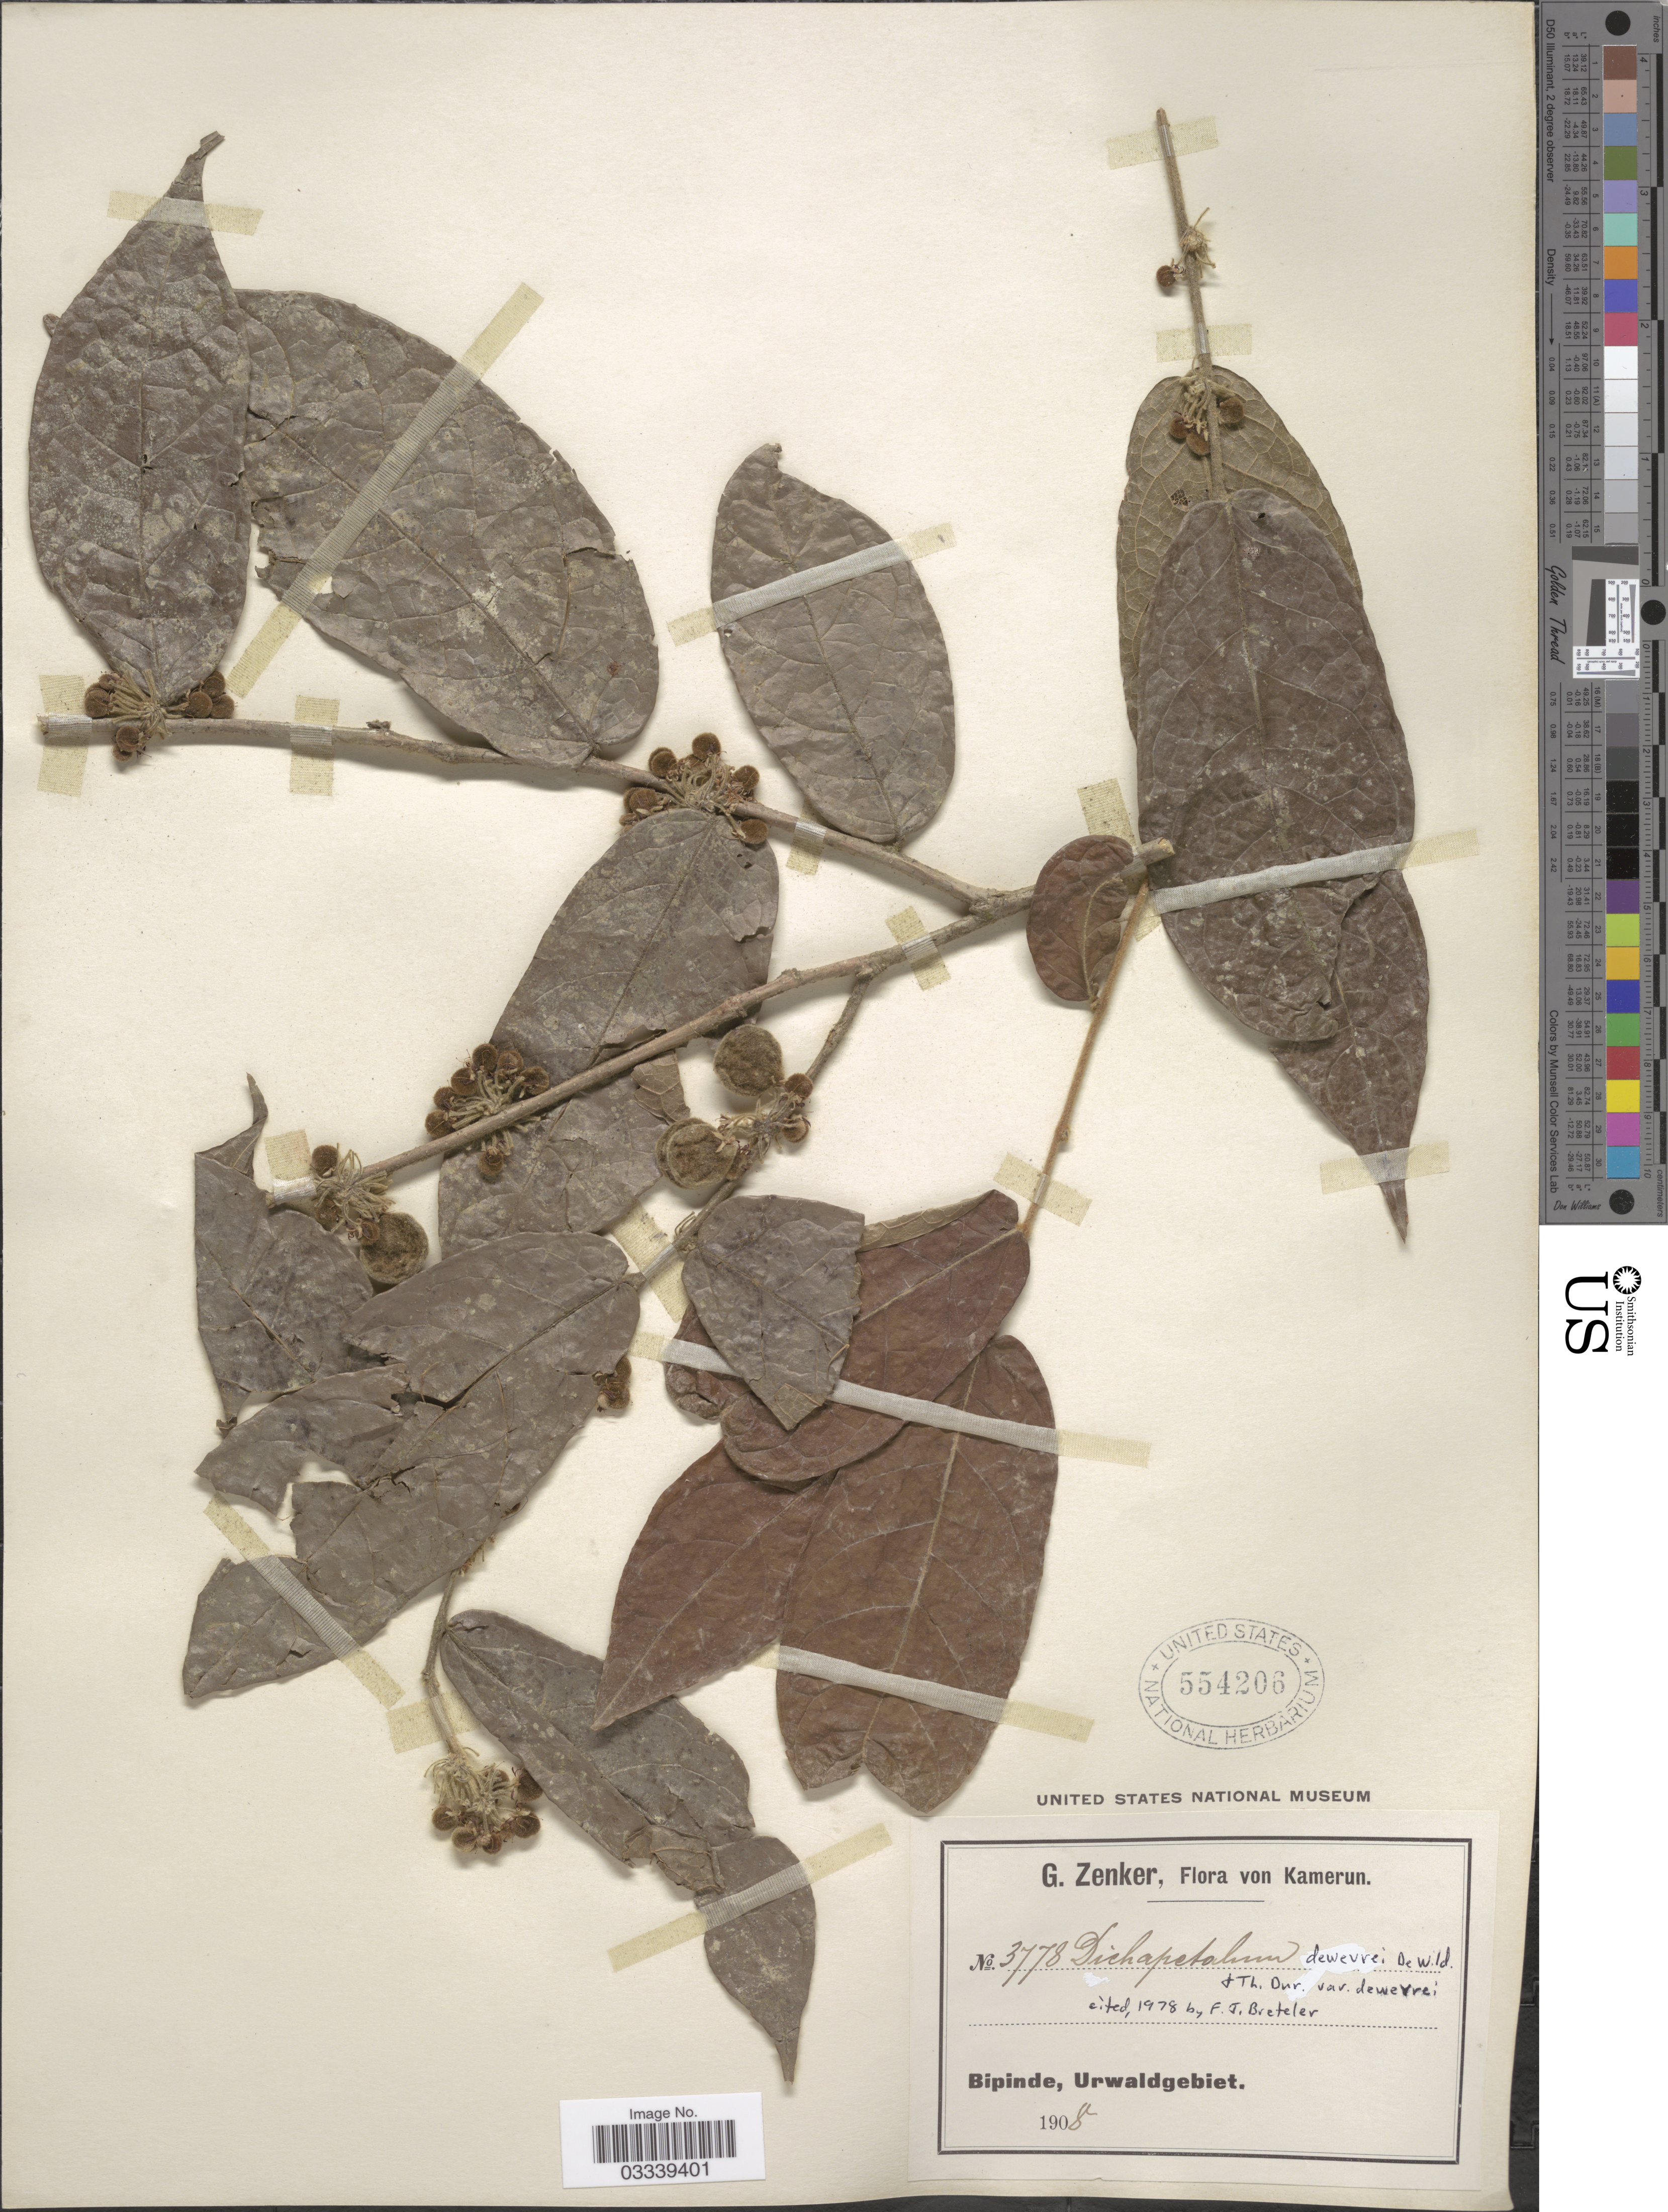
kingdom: Plantae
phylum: Tracheophyta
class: Magnoliopsida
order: Malpighiales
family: Dichapetalaceae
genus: Dichapetalum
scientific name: Dichapetalum dewevrei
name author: De Wild. & Durand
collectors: G. A. Zenker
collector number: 3778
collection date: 1908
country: Cameroon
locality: Kamerun, Bipinde, Urwaldgebiet.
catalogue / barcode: US 554206